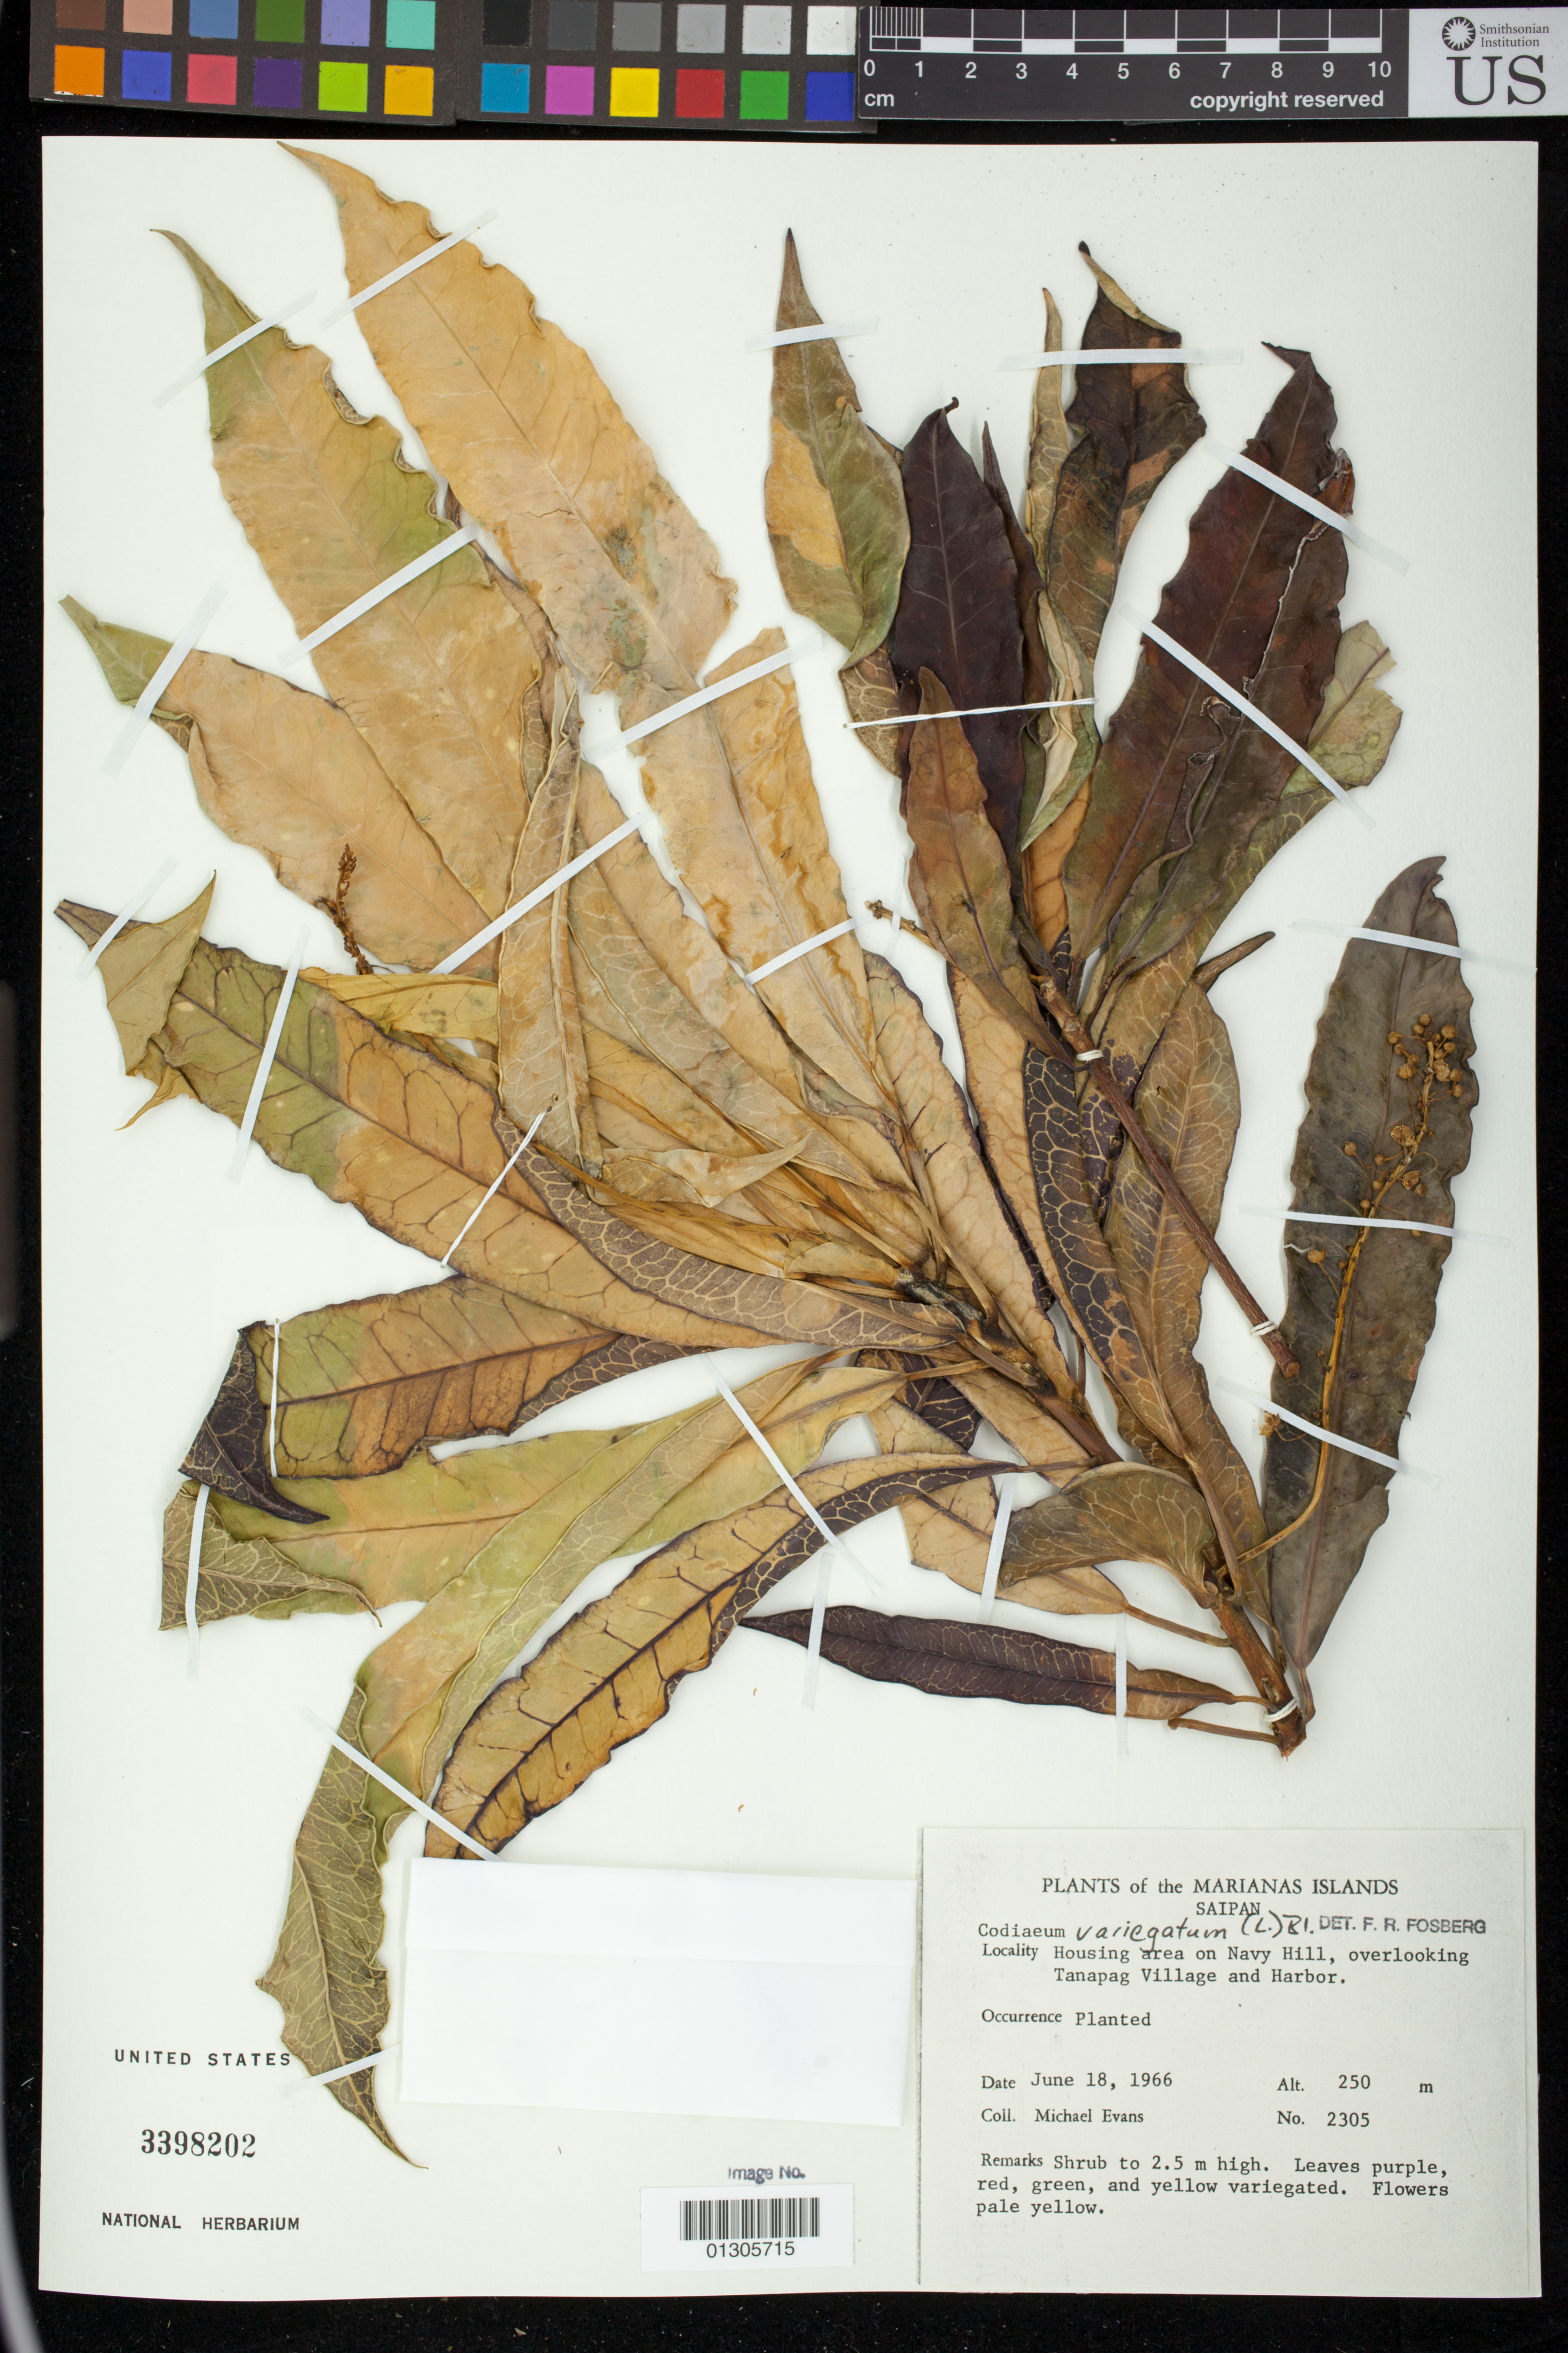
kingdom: Plantae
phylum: Tracheophyta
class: Magnoliopsida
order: Malpighiales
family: Euphorbiaceae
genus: Codiaeum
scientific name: Codiaeum variegatum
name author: (L.) Rumph. ex A. Juss.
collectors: M. Evans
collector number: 2305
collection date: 1966-06-18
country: Northern Mariana Islands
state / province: Saipan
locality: Housing area on Navy Hill, overlooking Tanapag Village and Harbor.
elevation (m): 250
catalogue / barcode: US 3398202